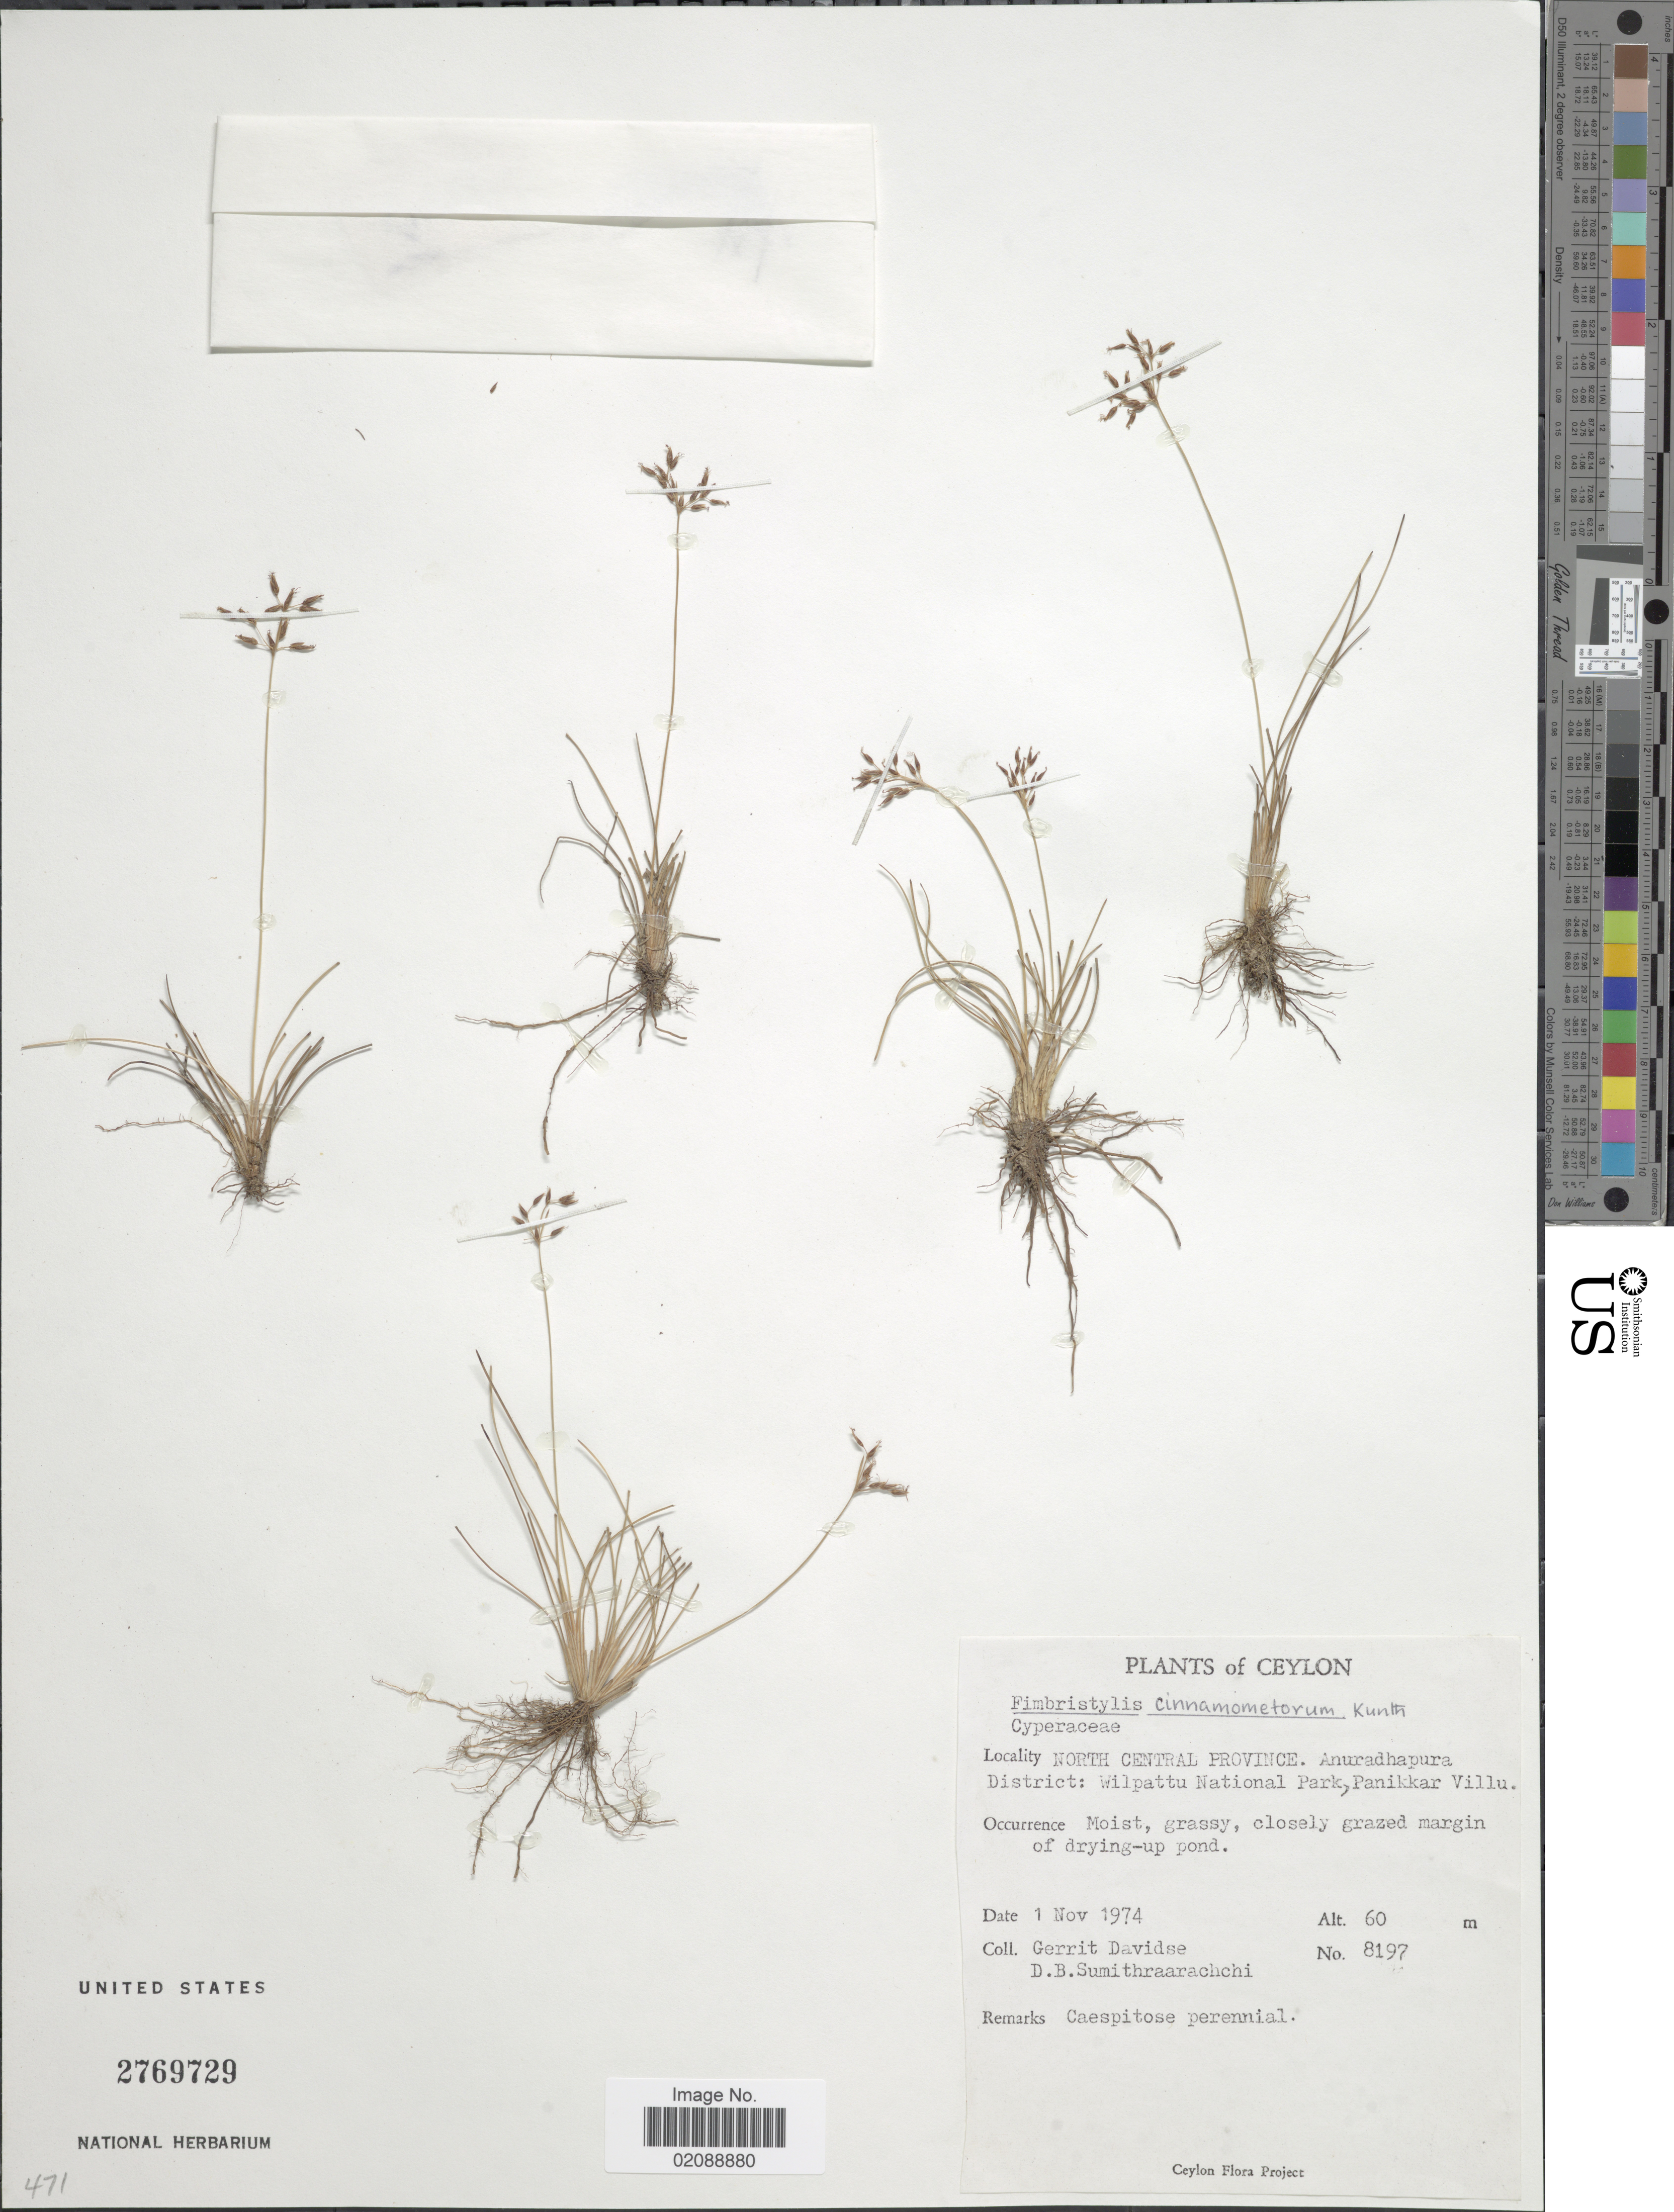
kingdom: Plantae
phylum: Tracheophyta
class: Liliopsida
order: Poales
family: Cyperaceae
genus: Fimbristylis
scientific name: Fimbristylis cinnamometorum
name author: (Vahl) Kunth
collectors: G. Davidse & D. B. Sumithraarachchi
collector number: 8197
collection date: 1974-11-01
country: Sri Lanka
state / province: North Central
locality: Anuradhapura District: Wilpattu National Park, Panikkar Villu.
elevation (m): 60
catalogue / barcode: US 2769729